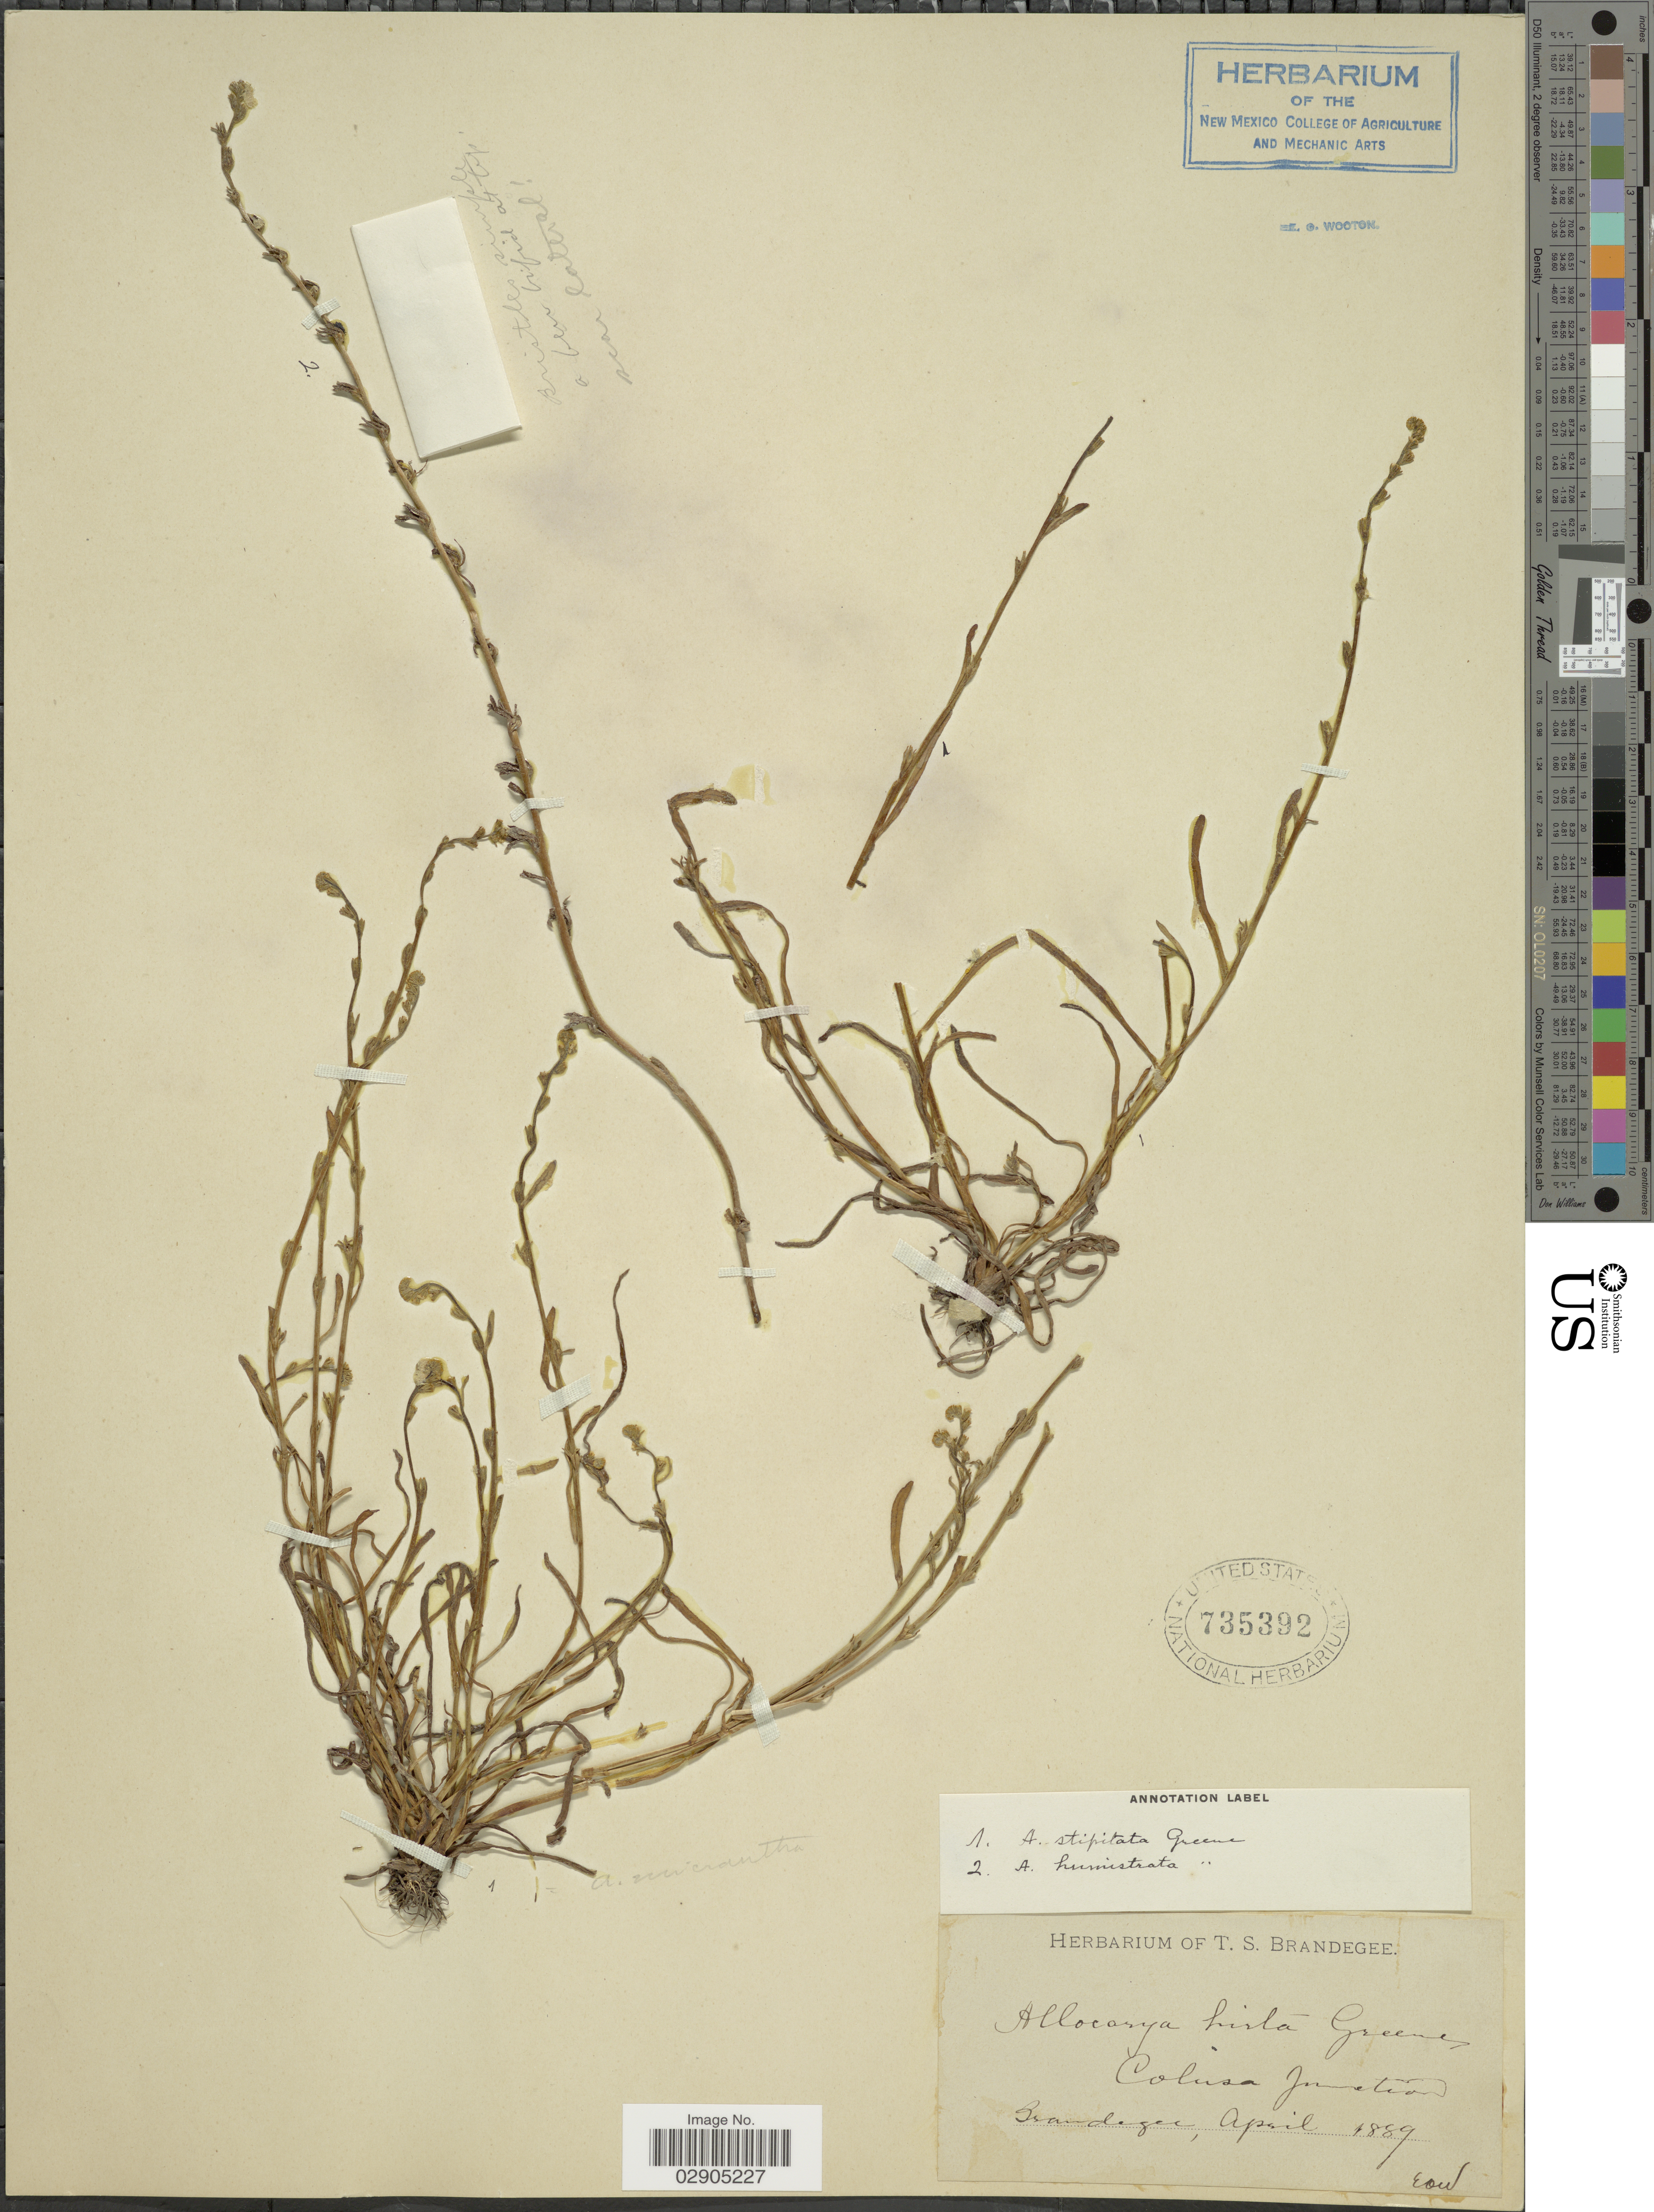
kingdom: Plantae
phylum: Tracheophyta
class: Magnoliopsida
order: Boraginales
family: Boraginaceae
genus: Allocarya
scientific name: Allocarya humistrata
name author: S.W. Greene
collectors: T. S. Brandegee (herbarium)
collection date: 1889-04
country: United States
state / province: California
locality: Colusa Junction.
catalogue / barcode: US 735392